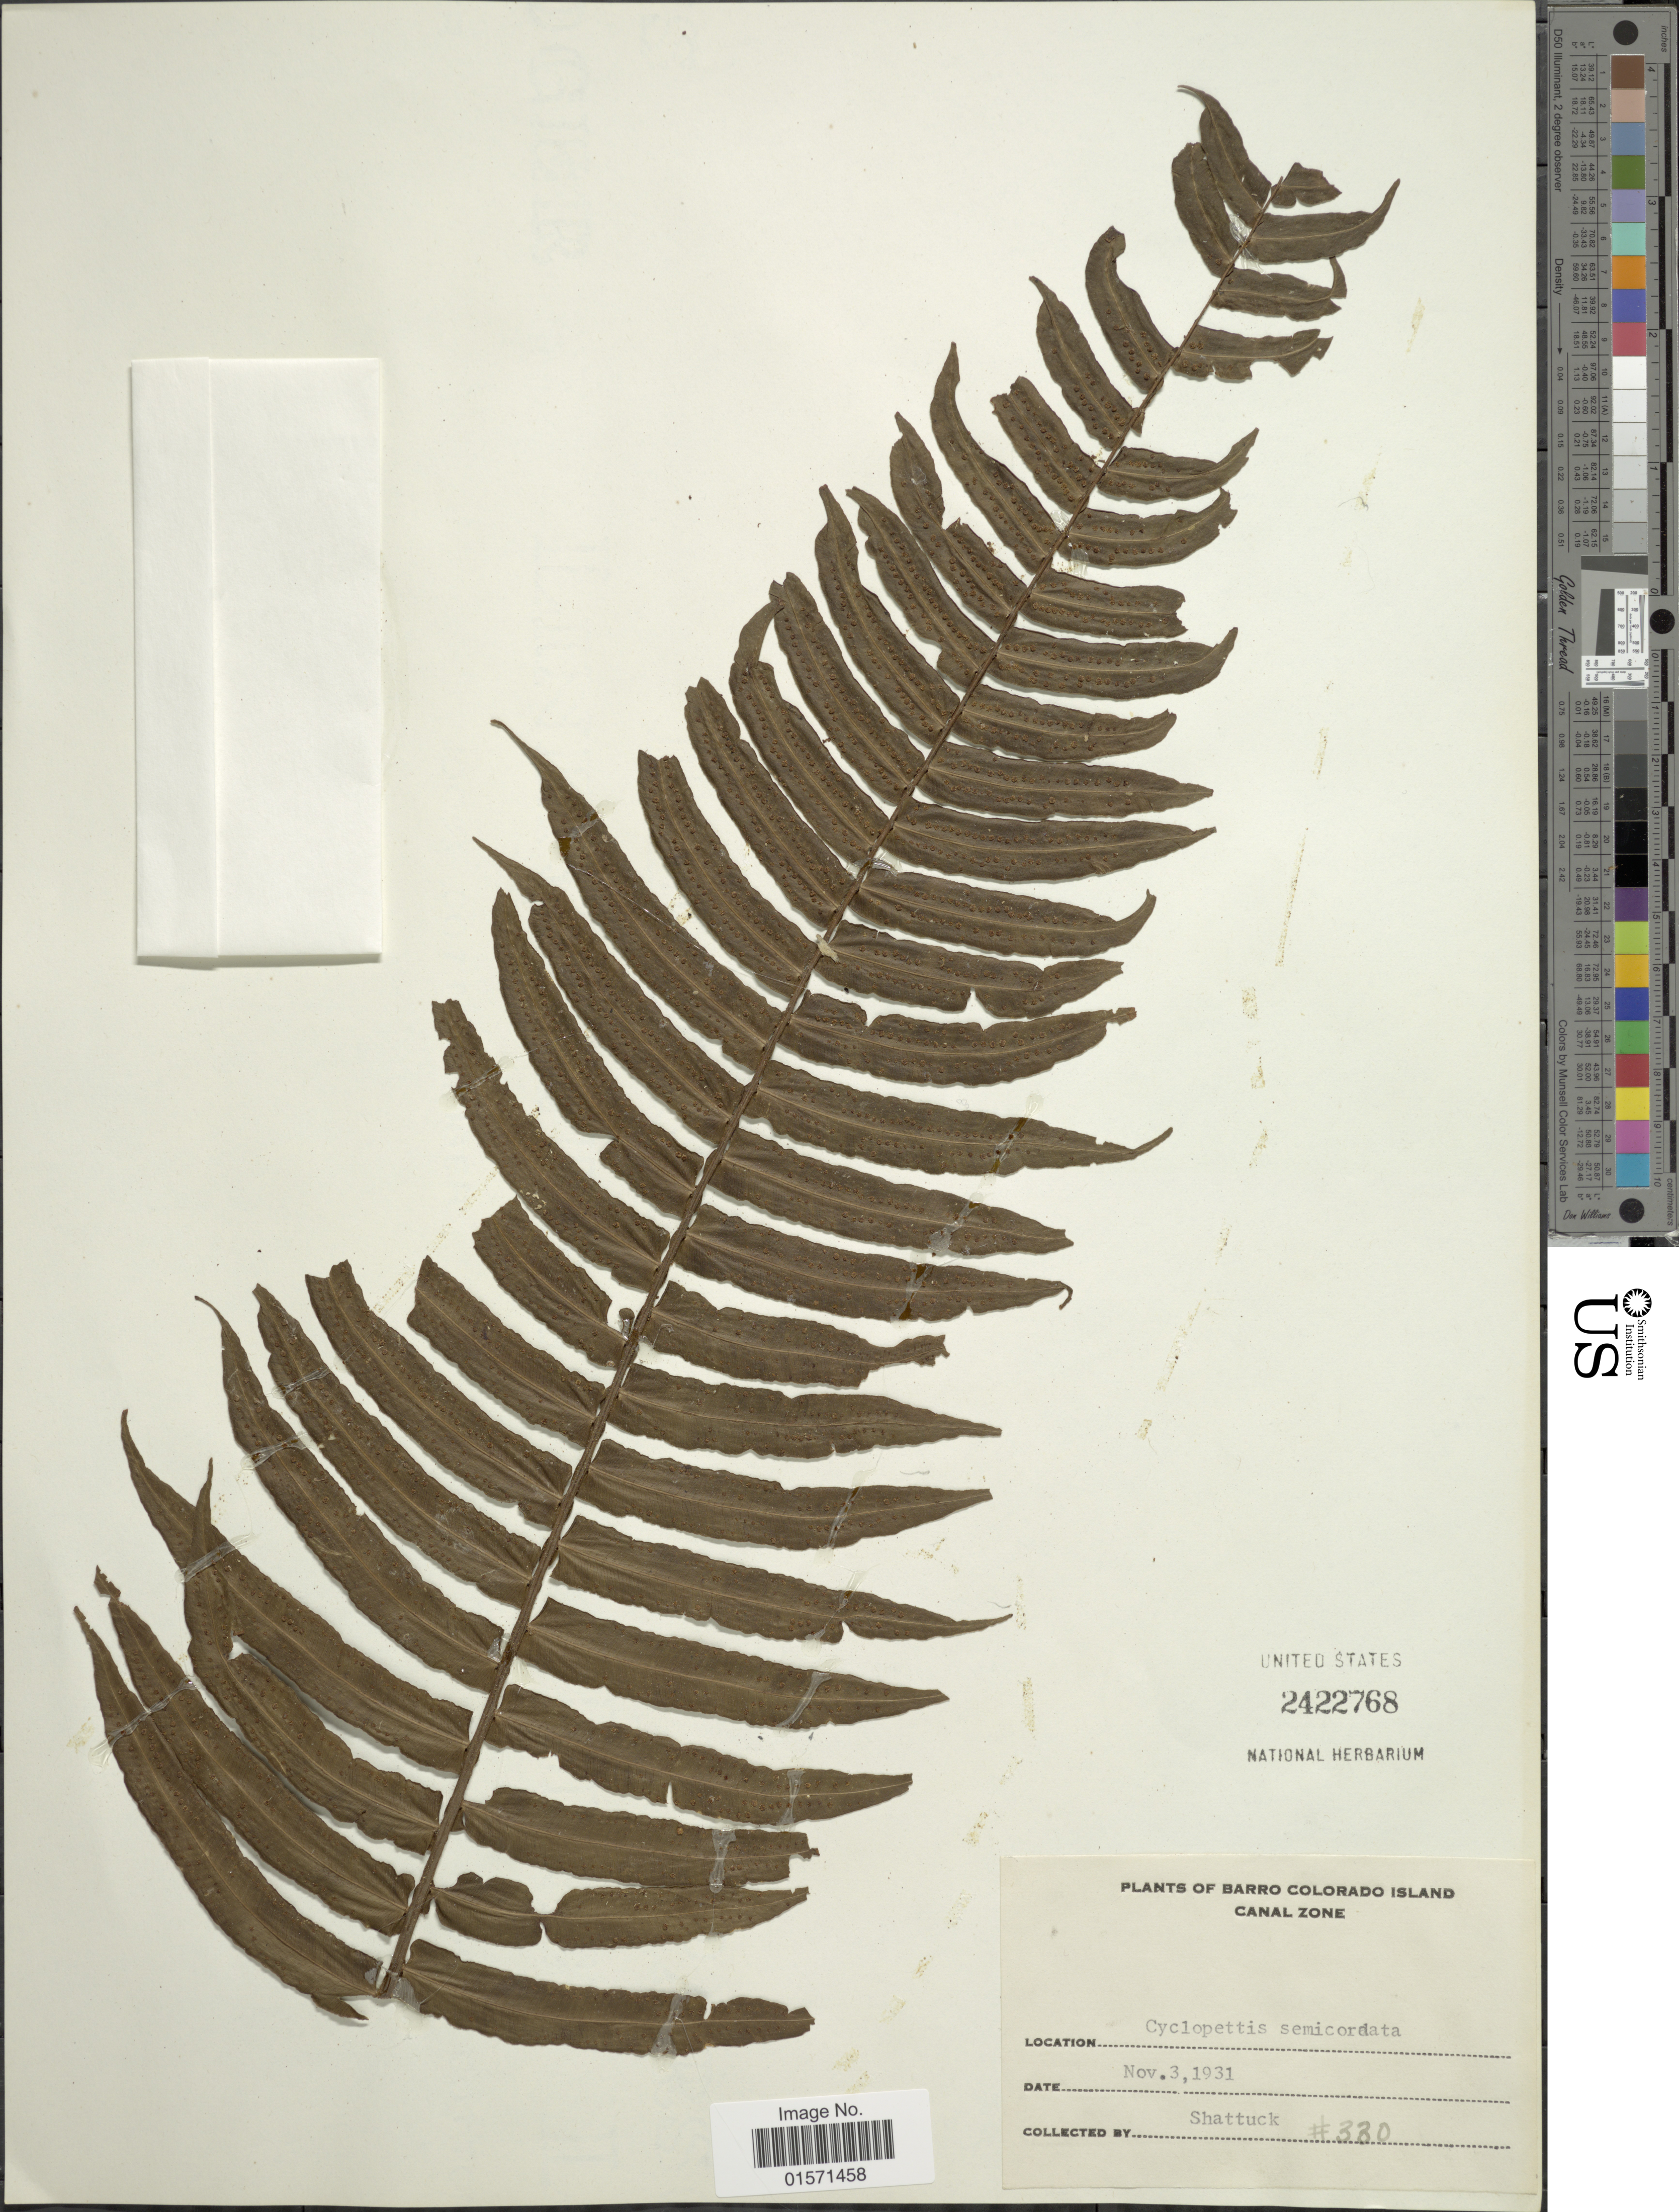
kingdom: Plantae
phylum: Tracheophyta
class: Polypodiopsida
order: Polypodiales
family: Lomariopsidaceae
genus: Cyclopeltis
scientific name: Cyclopeltis semicordata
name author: (Sw.) J. Sm.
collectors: Shattuck, --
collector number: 330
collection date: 1931-11-03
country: Panama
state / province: Panamá Oeste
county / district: Canal Zone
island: Barro Colorado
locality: Canal Zone. Barro Colorado Island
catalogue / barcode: US 2422768